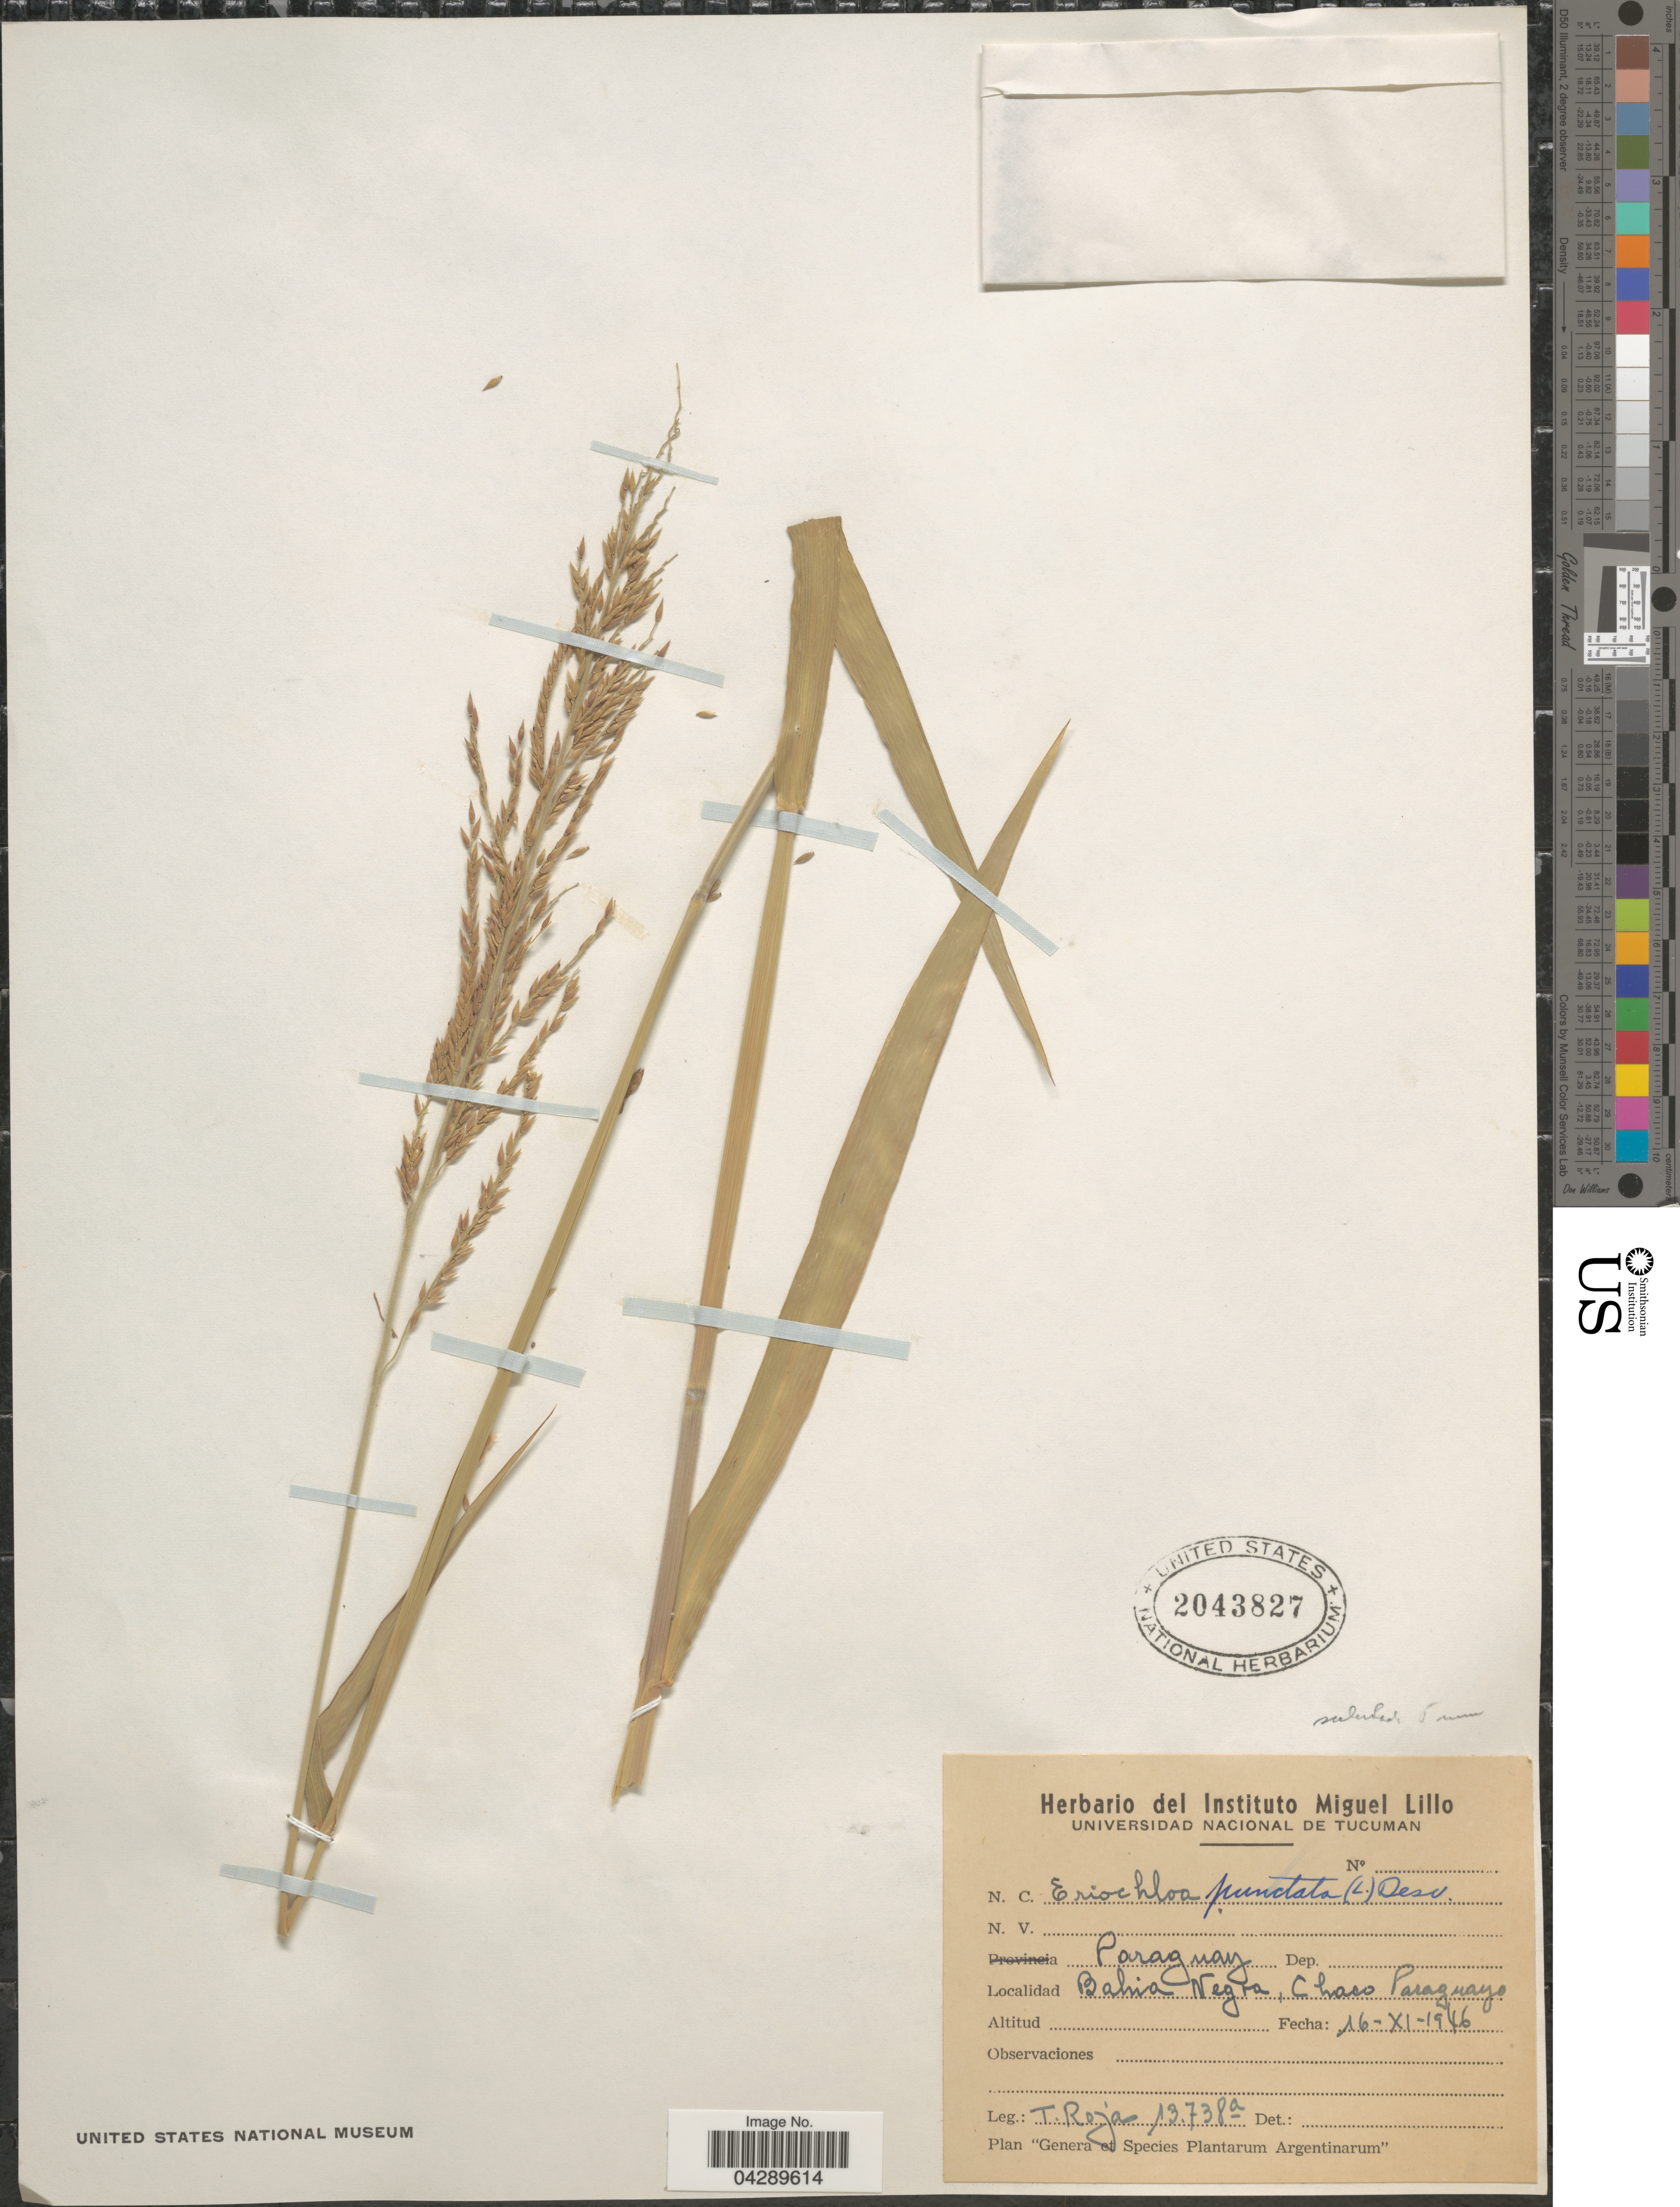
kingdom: Plantae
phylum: Tracheophyta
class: Liliopsida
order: Poales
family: Poaceae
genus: Eriochloa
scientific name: Eriochloa punctata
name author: (L.) Desv. ex Ham.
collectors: T. Rojas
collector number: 13738a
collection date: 1946-11-16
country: Paraguay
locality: Bahia Negra, Chaco Paraguayo.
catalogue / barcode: US 2043827